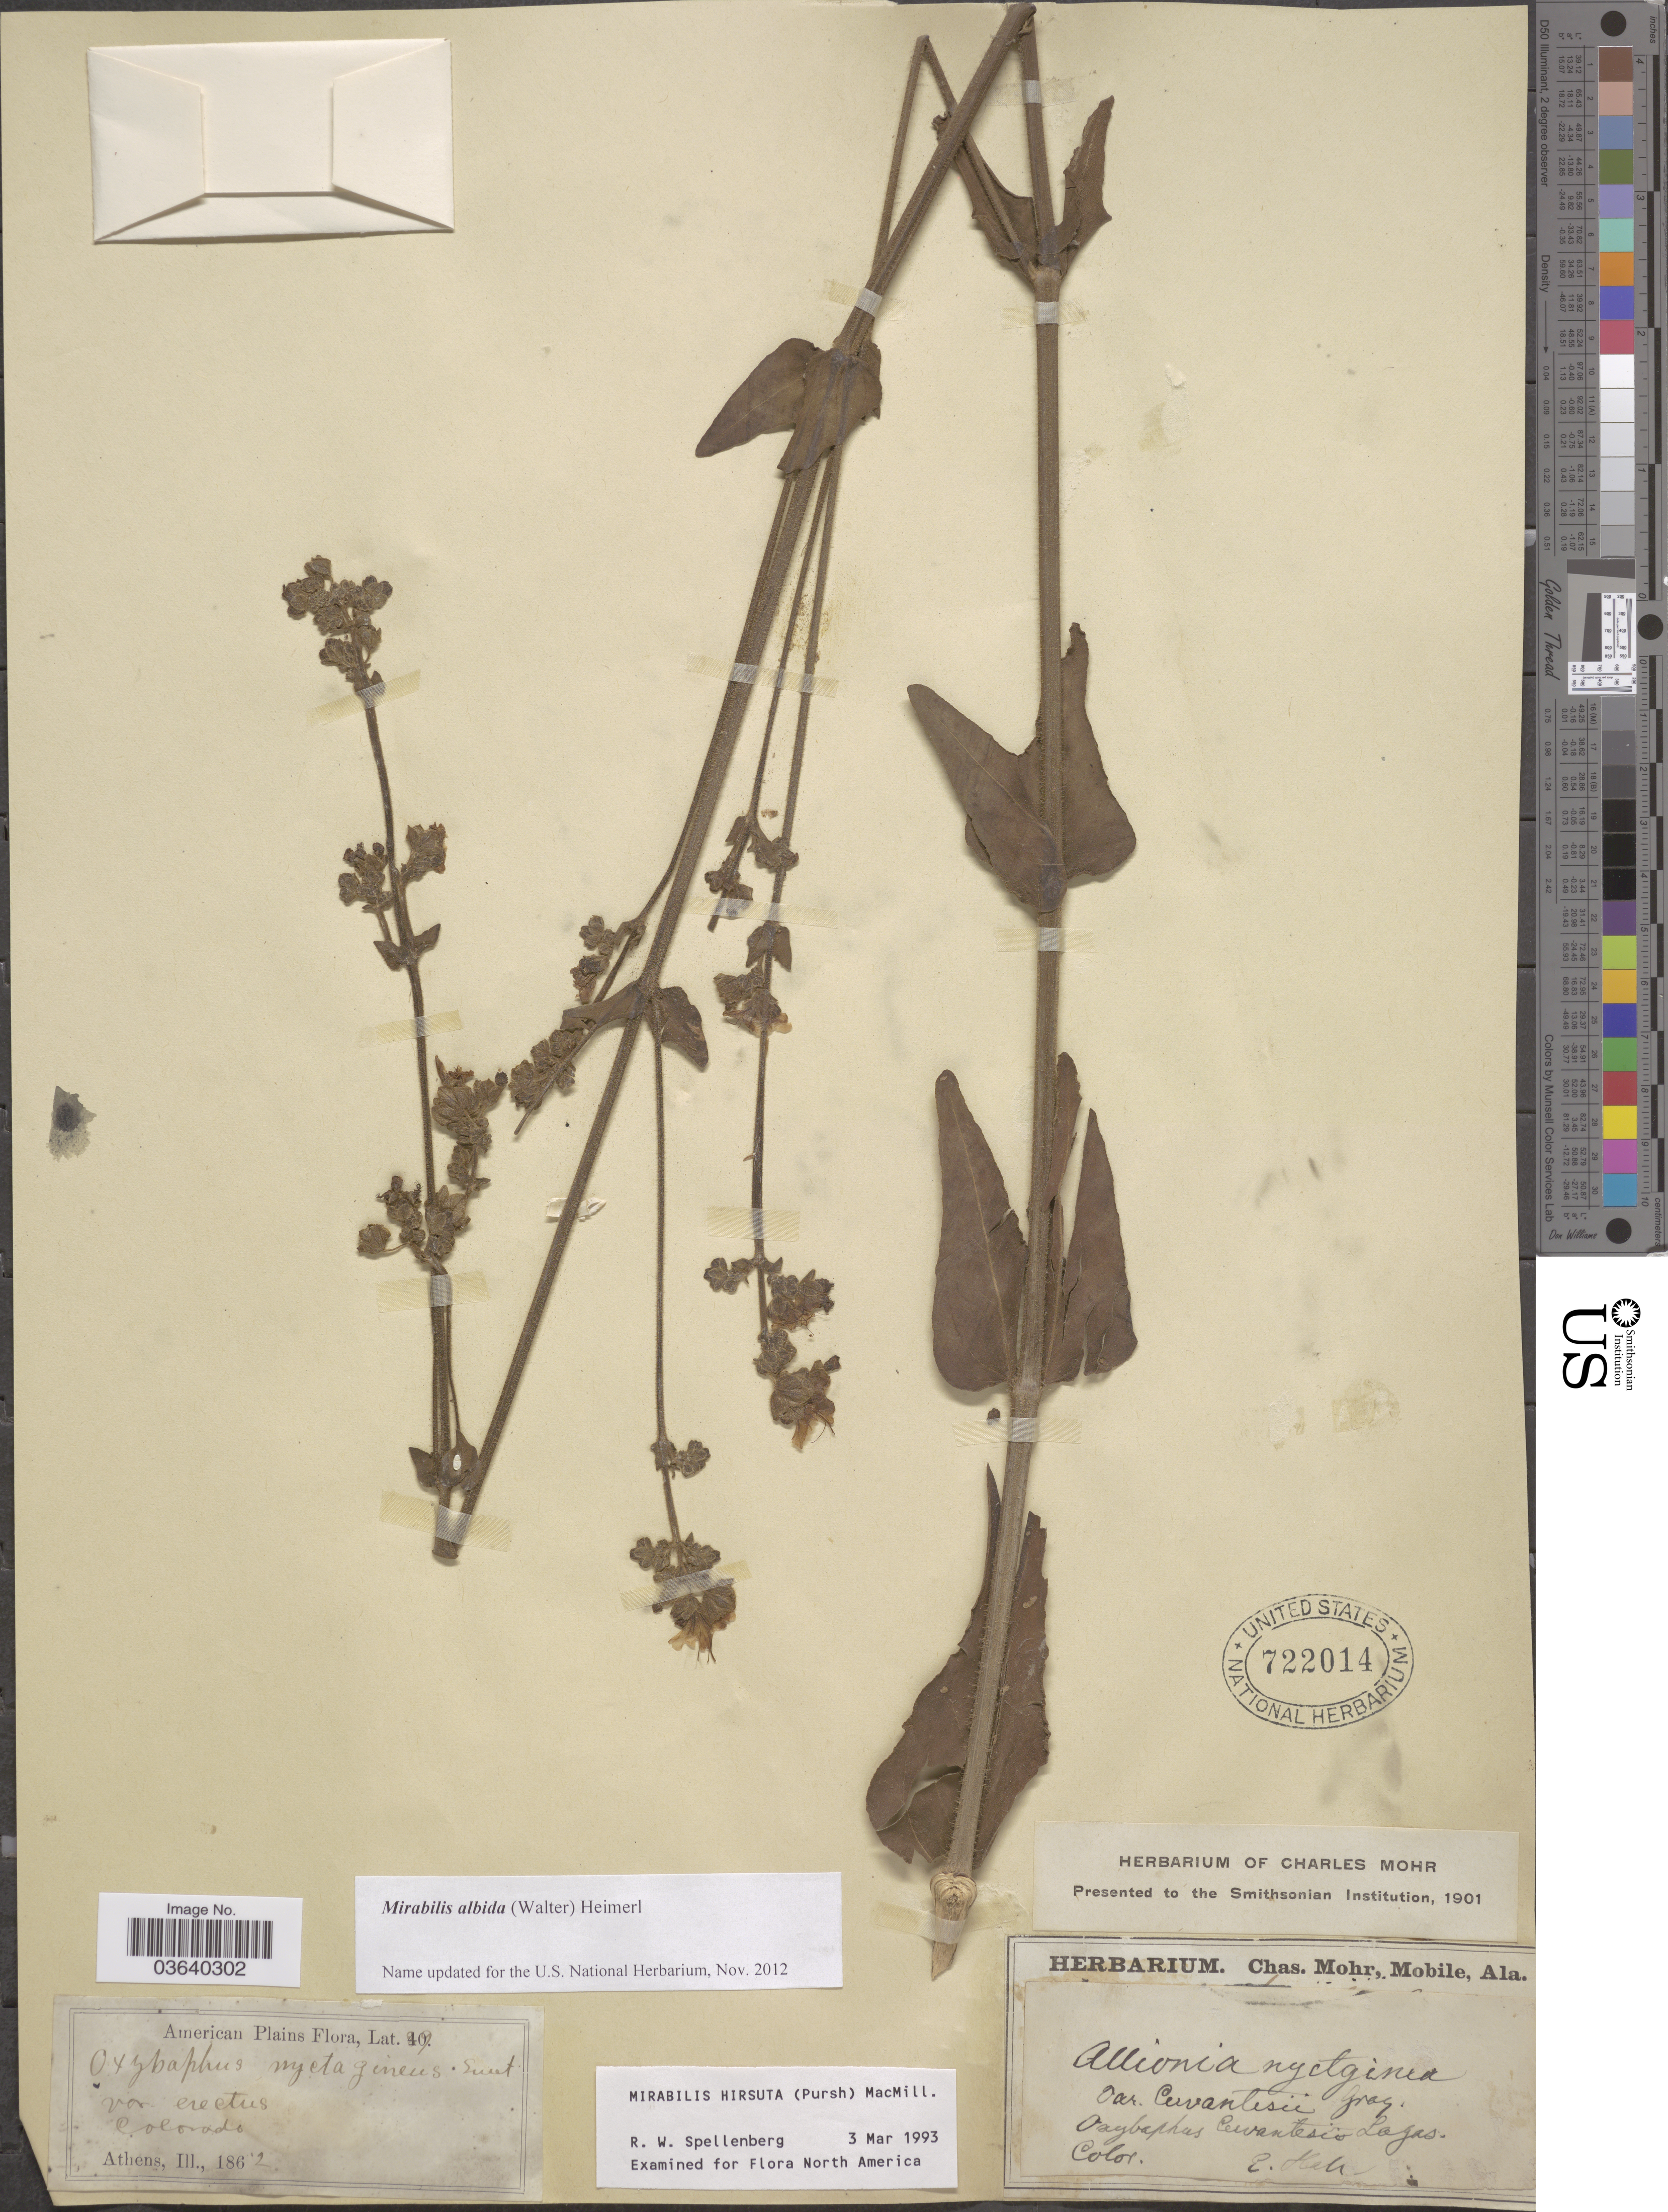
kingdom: Plantae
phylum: Tracheophyta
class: Magnoliopsida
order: Caryophyllales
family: Nyctaginaceae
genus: Mirabilis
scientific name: Mirabilis albida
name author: (Walter) Heimerl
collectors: E. Hall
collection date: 1862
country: United States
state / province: Colorado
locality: American Plains.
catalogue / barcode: US 722014